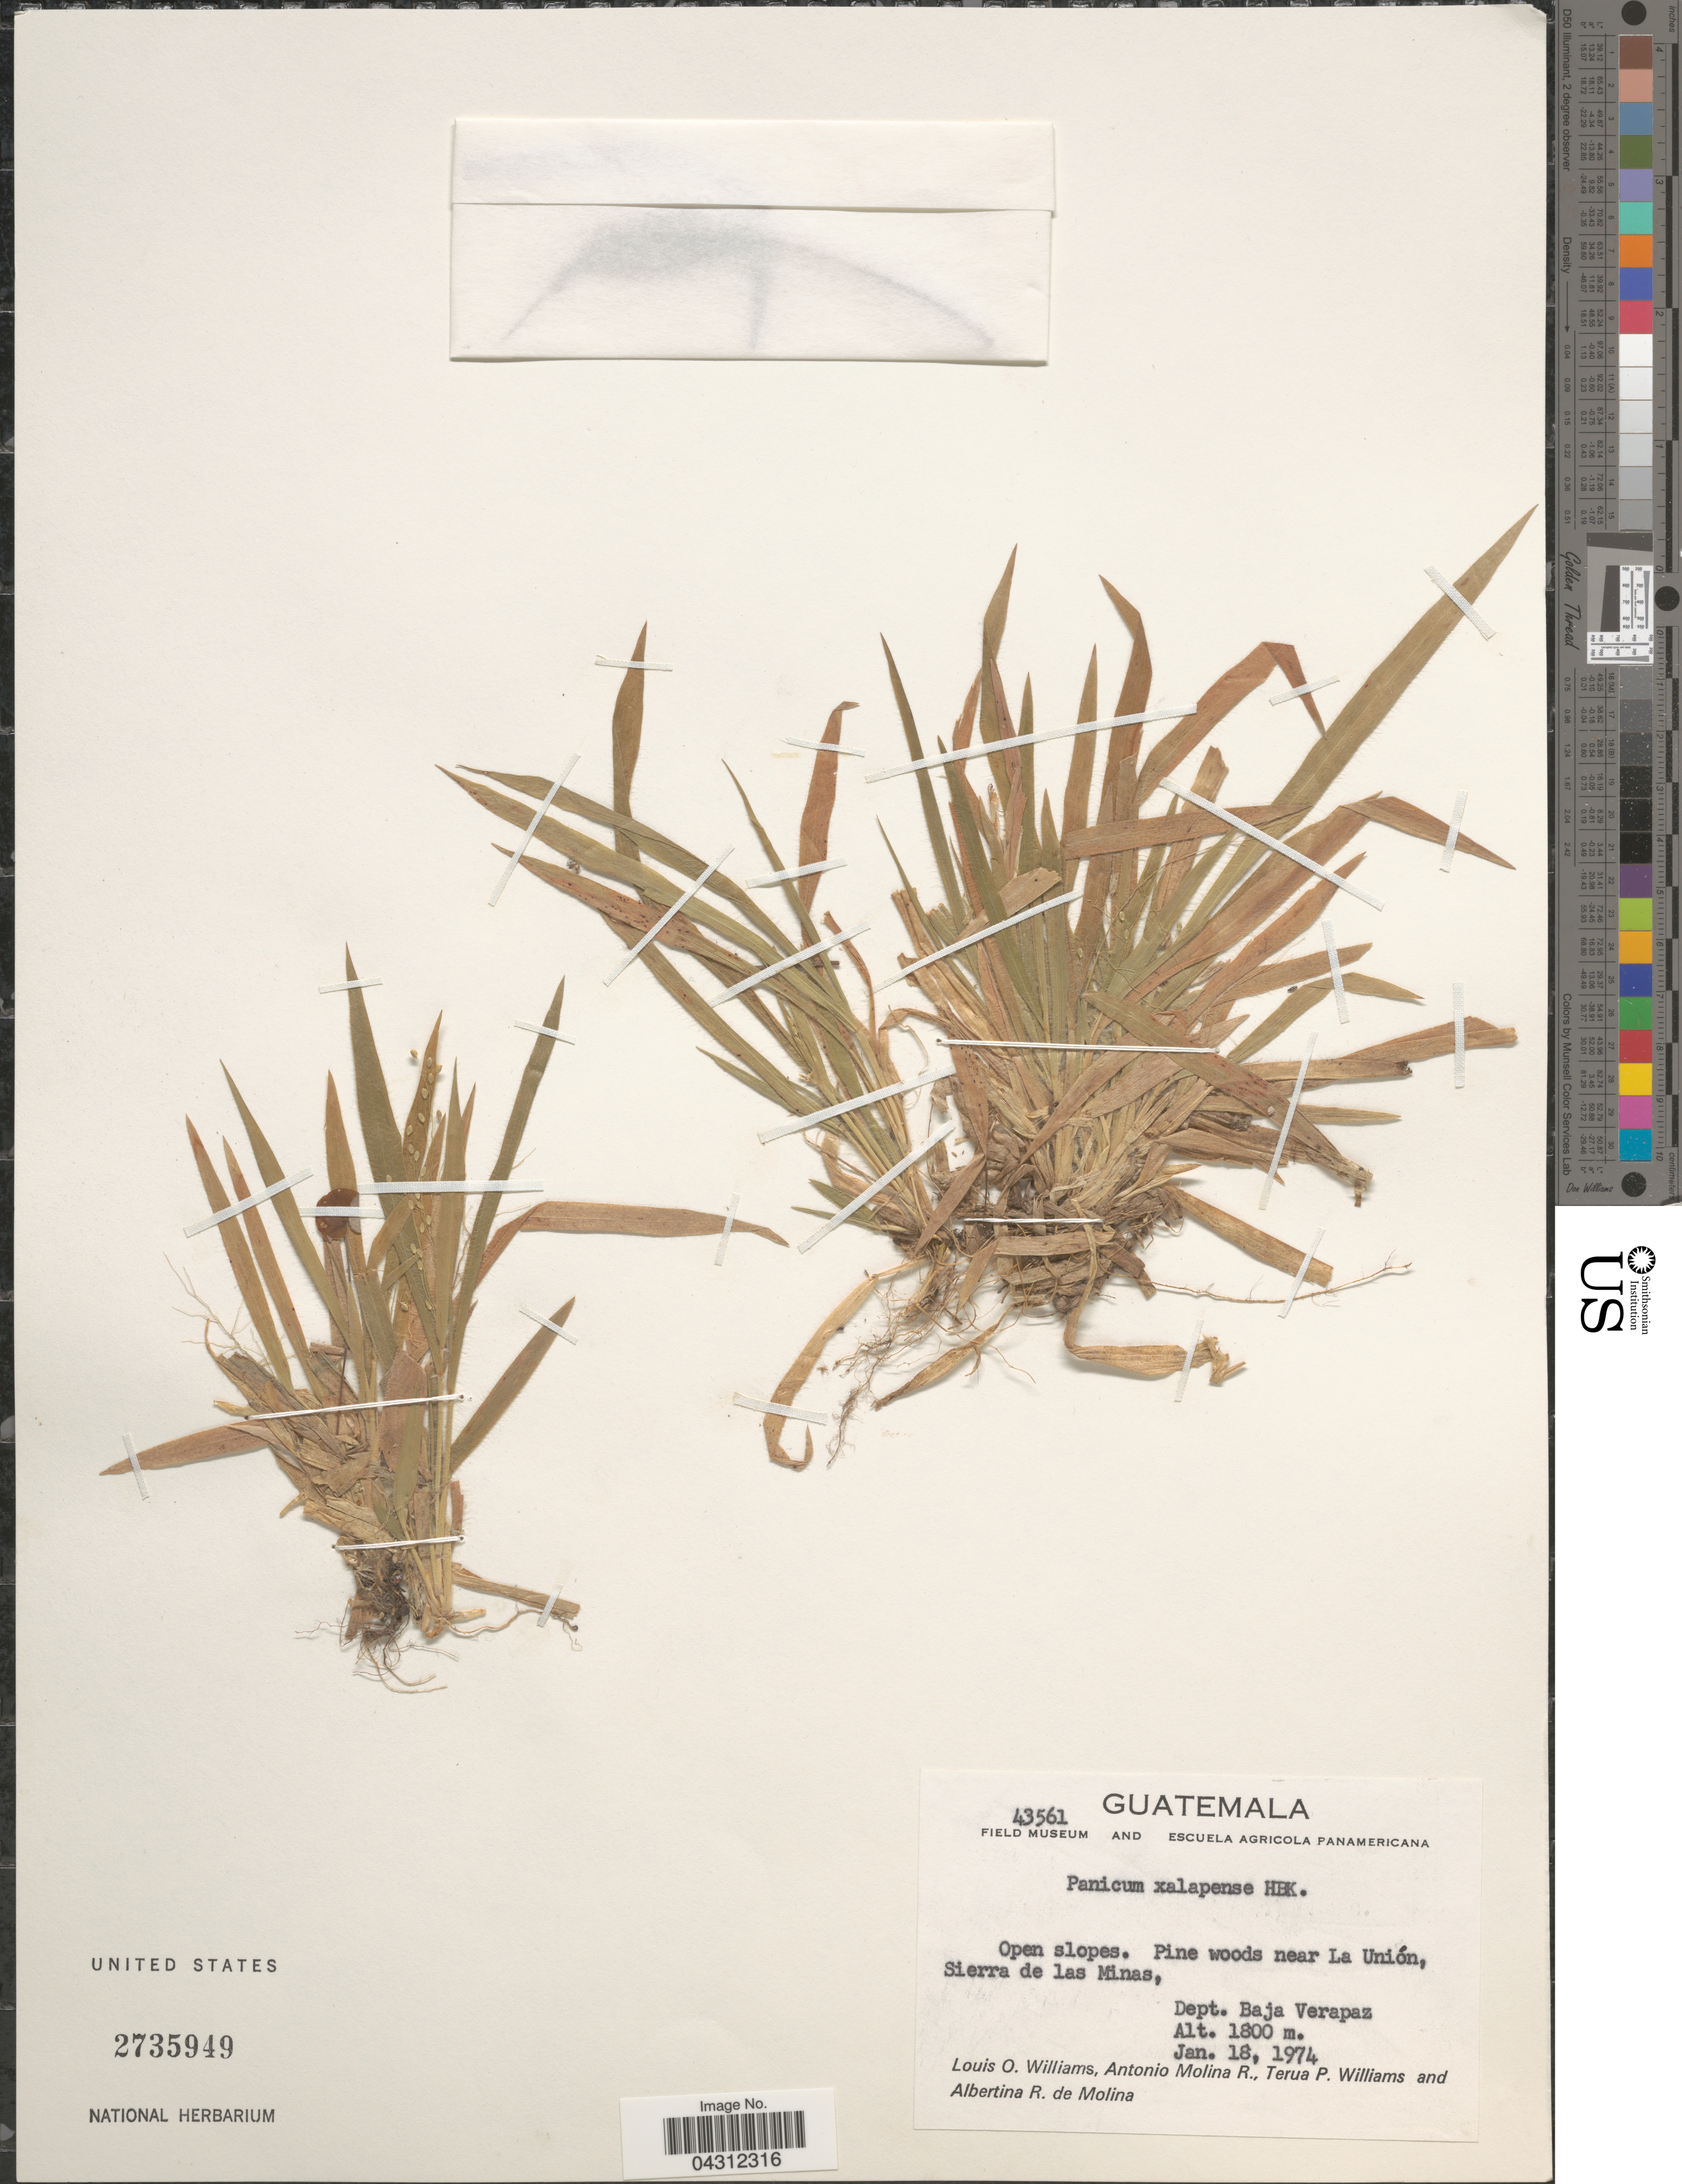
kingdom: Plantae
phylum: Tracheophyta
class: Liliopsida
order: Poales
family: Poaceae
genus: Dichanthelium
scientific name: Dichanthelium laxiflorum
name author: (Lam.) Gould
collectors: L. O. Williams, A. Molina R., T. Williams & A. R. Molina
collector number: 43561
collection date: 1974-01-18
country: Guatemala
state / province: Baja Verapaz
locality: Pine woods near la Unión, Sierra de las Minas. Dept. Baja Verapas.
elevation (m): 1800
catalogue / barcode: US 2735949